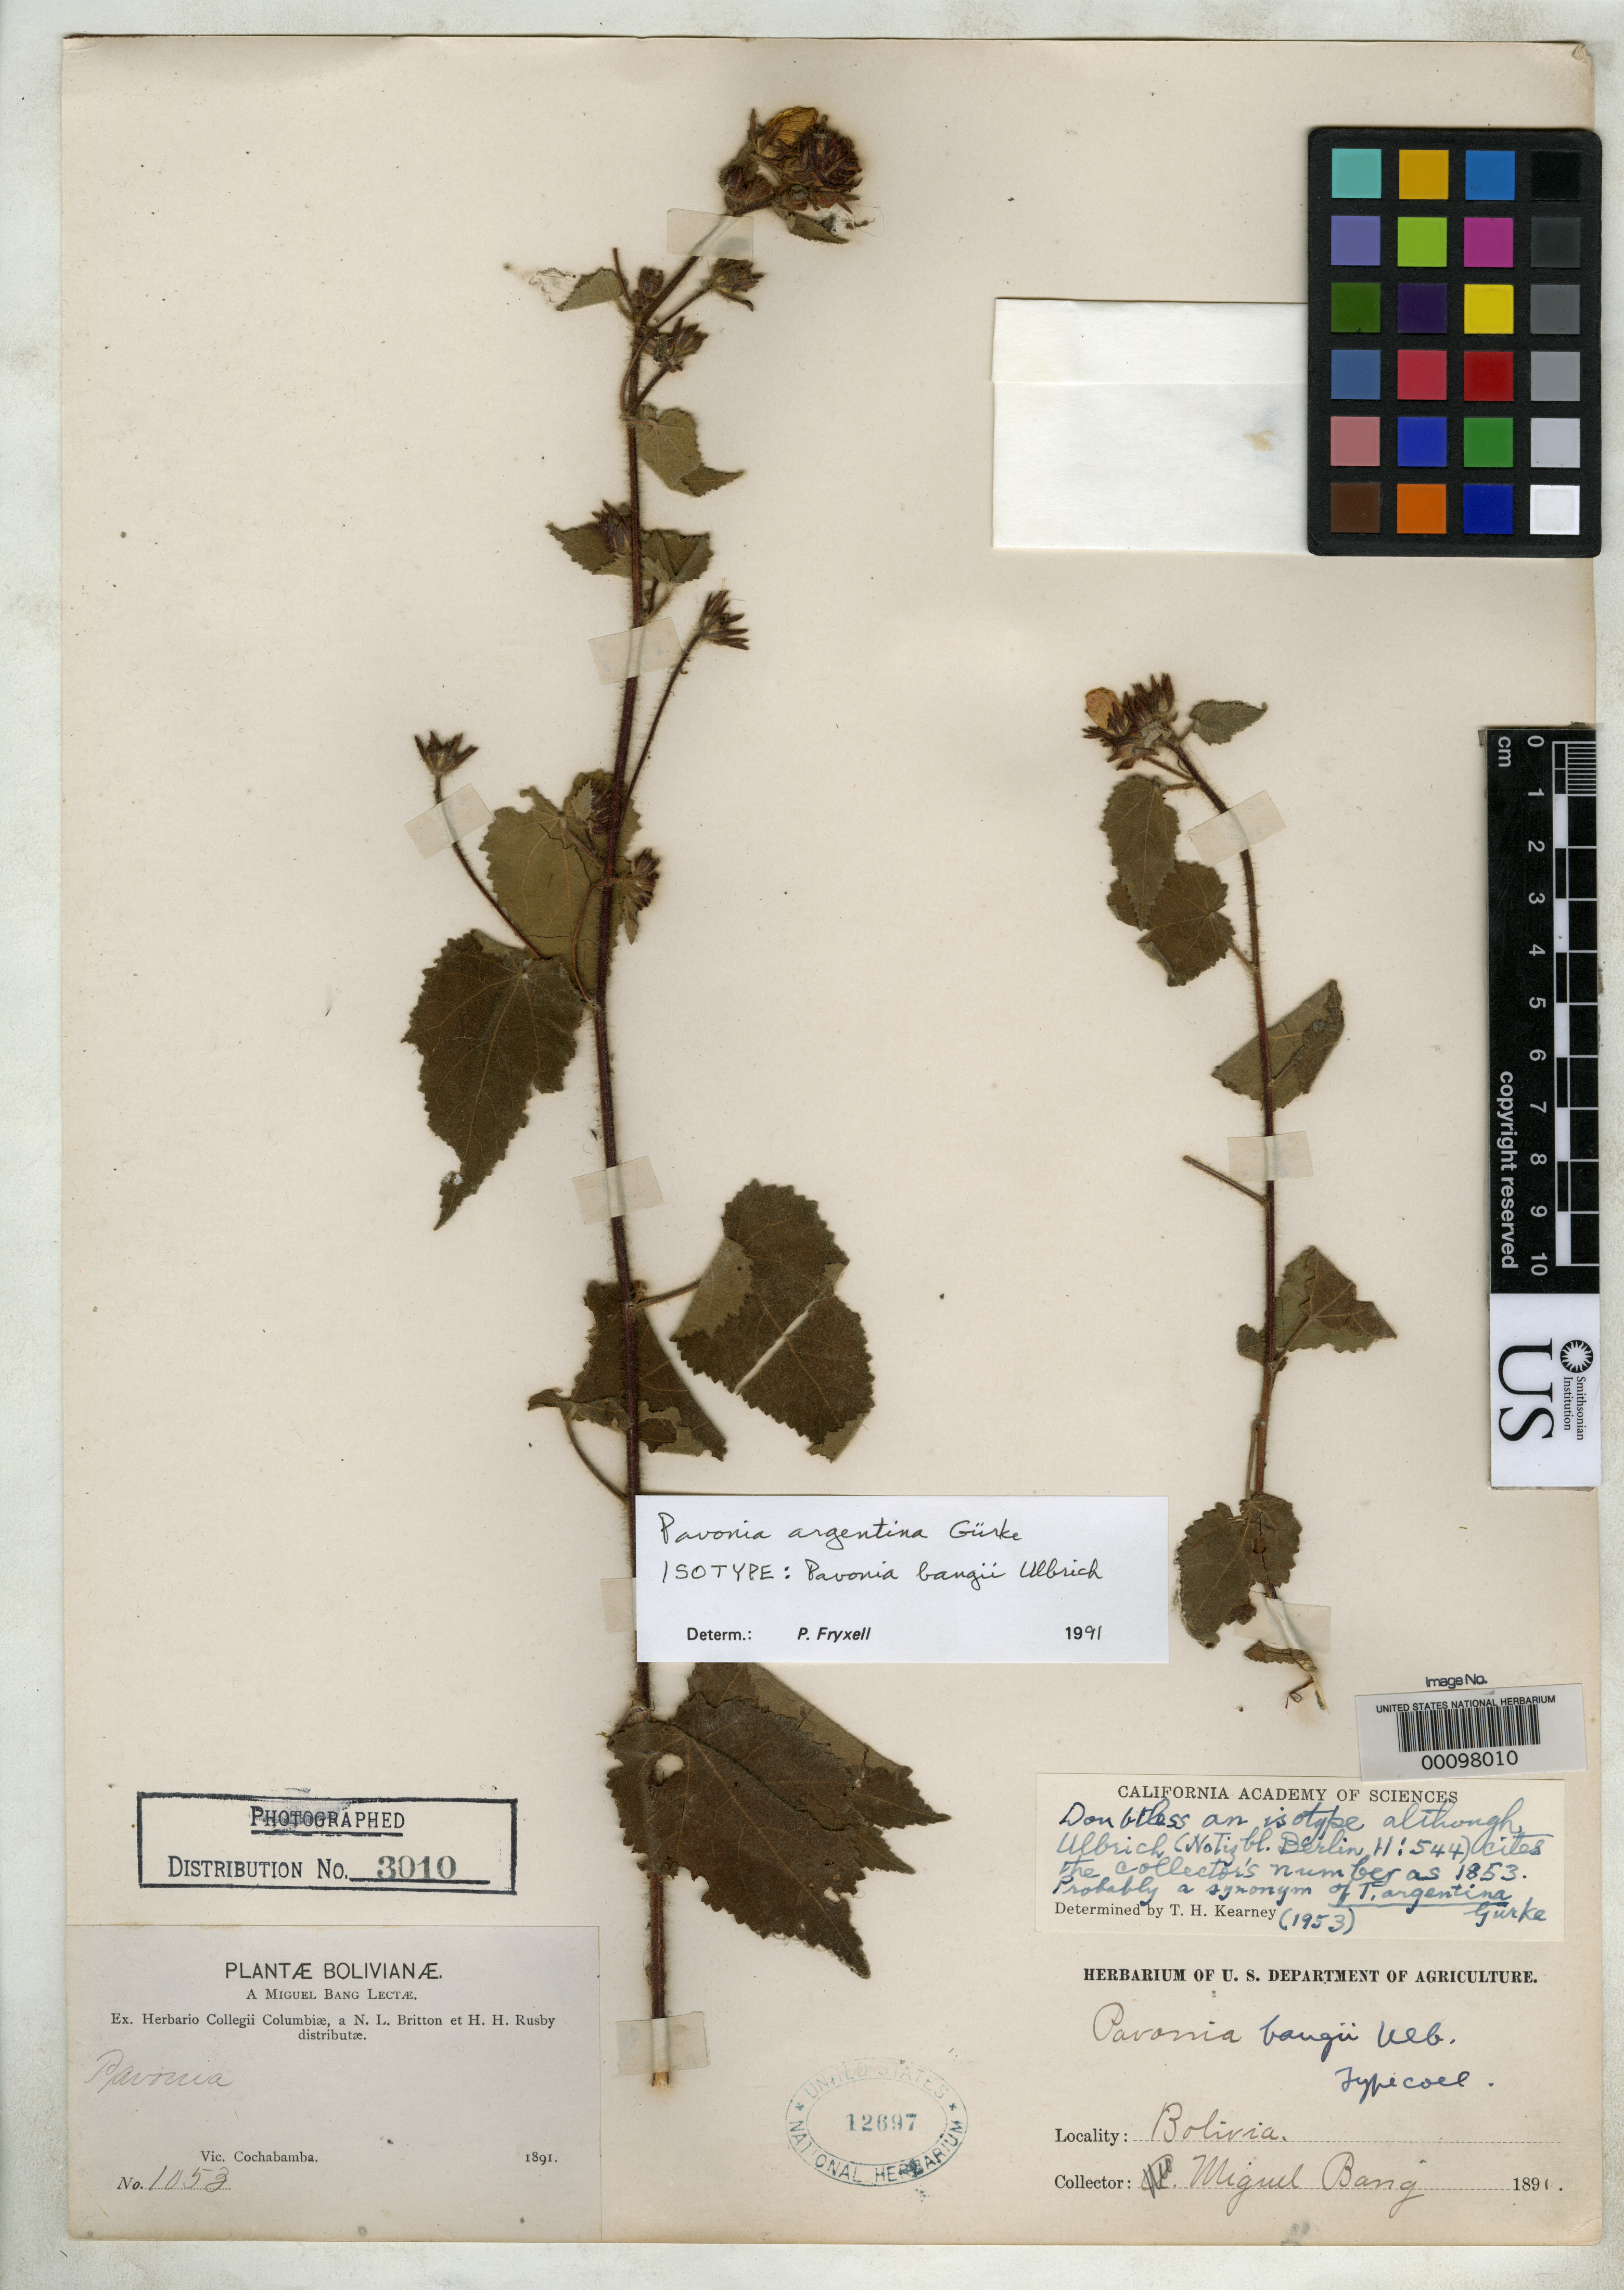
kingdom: Plantae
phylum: Tracheophyta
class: Magnoliopsida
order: Malvales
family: Malvaceae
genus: Pavonia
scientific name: Pavonia bangii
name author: Ulbr.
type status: Isotype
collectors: M. Bang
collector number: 1053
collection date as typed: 1891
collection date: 1891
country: Bolivia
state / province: Cochabamba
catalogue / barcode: US 12697